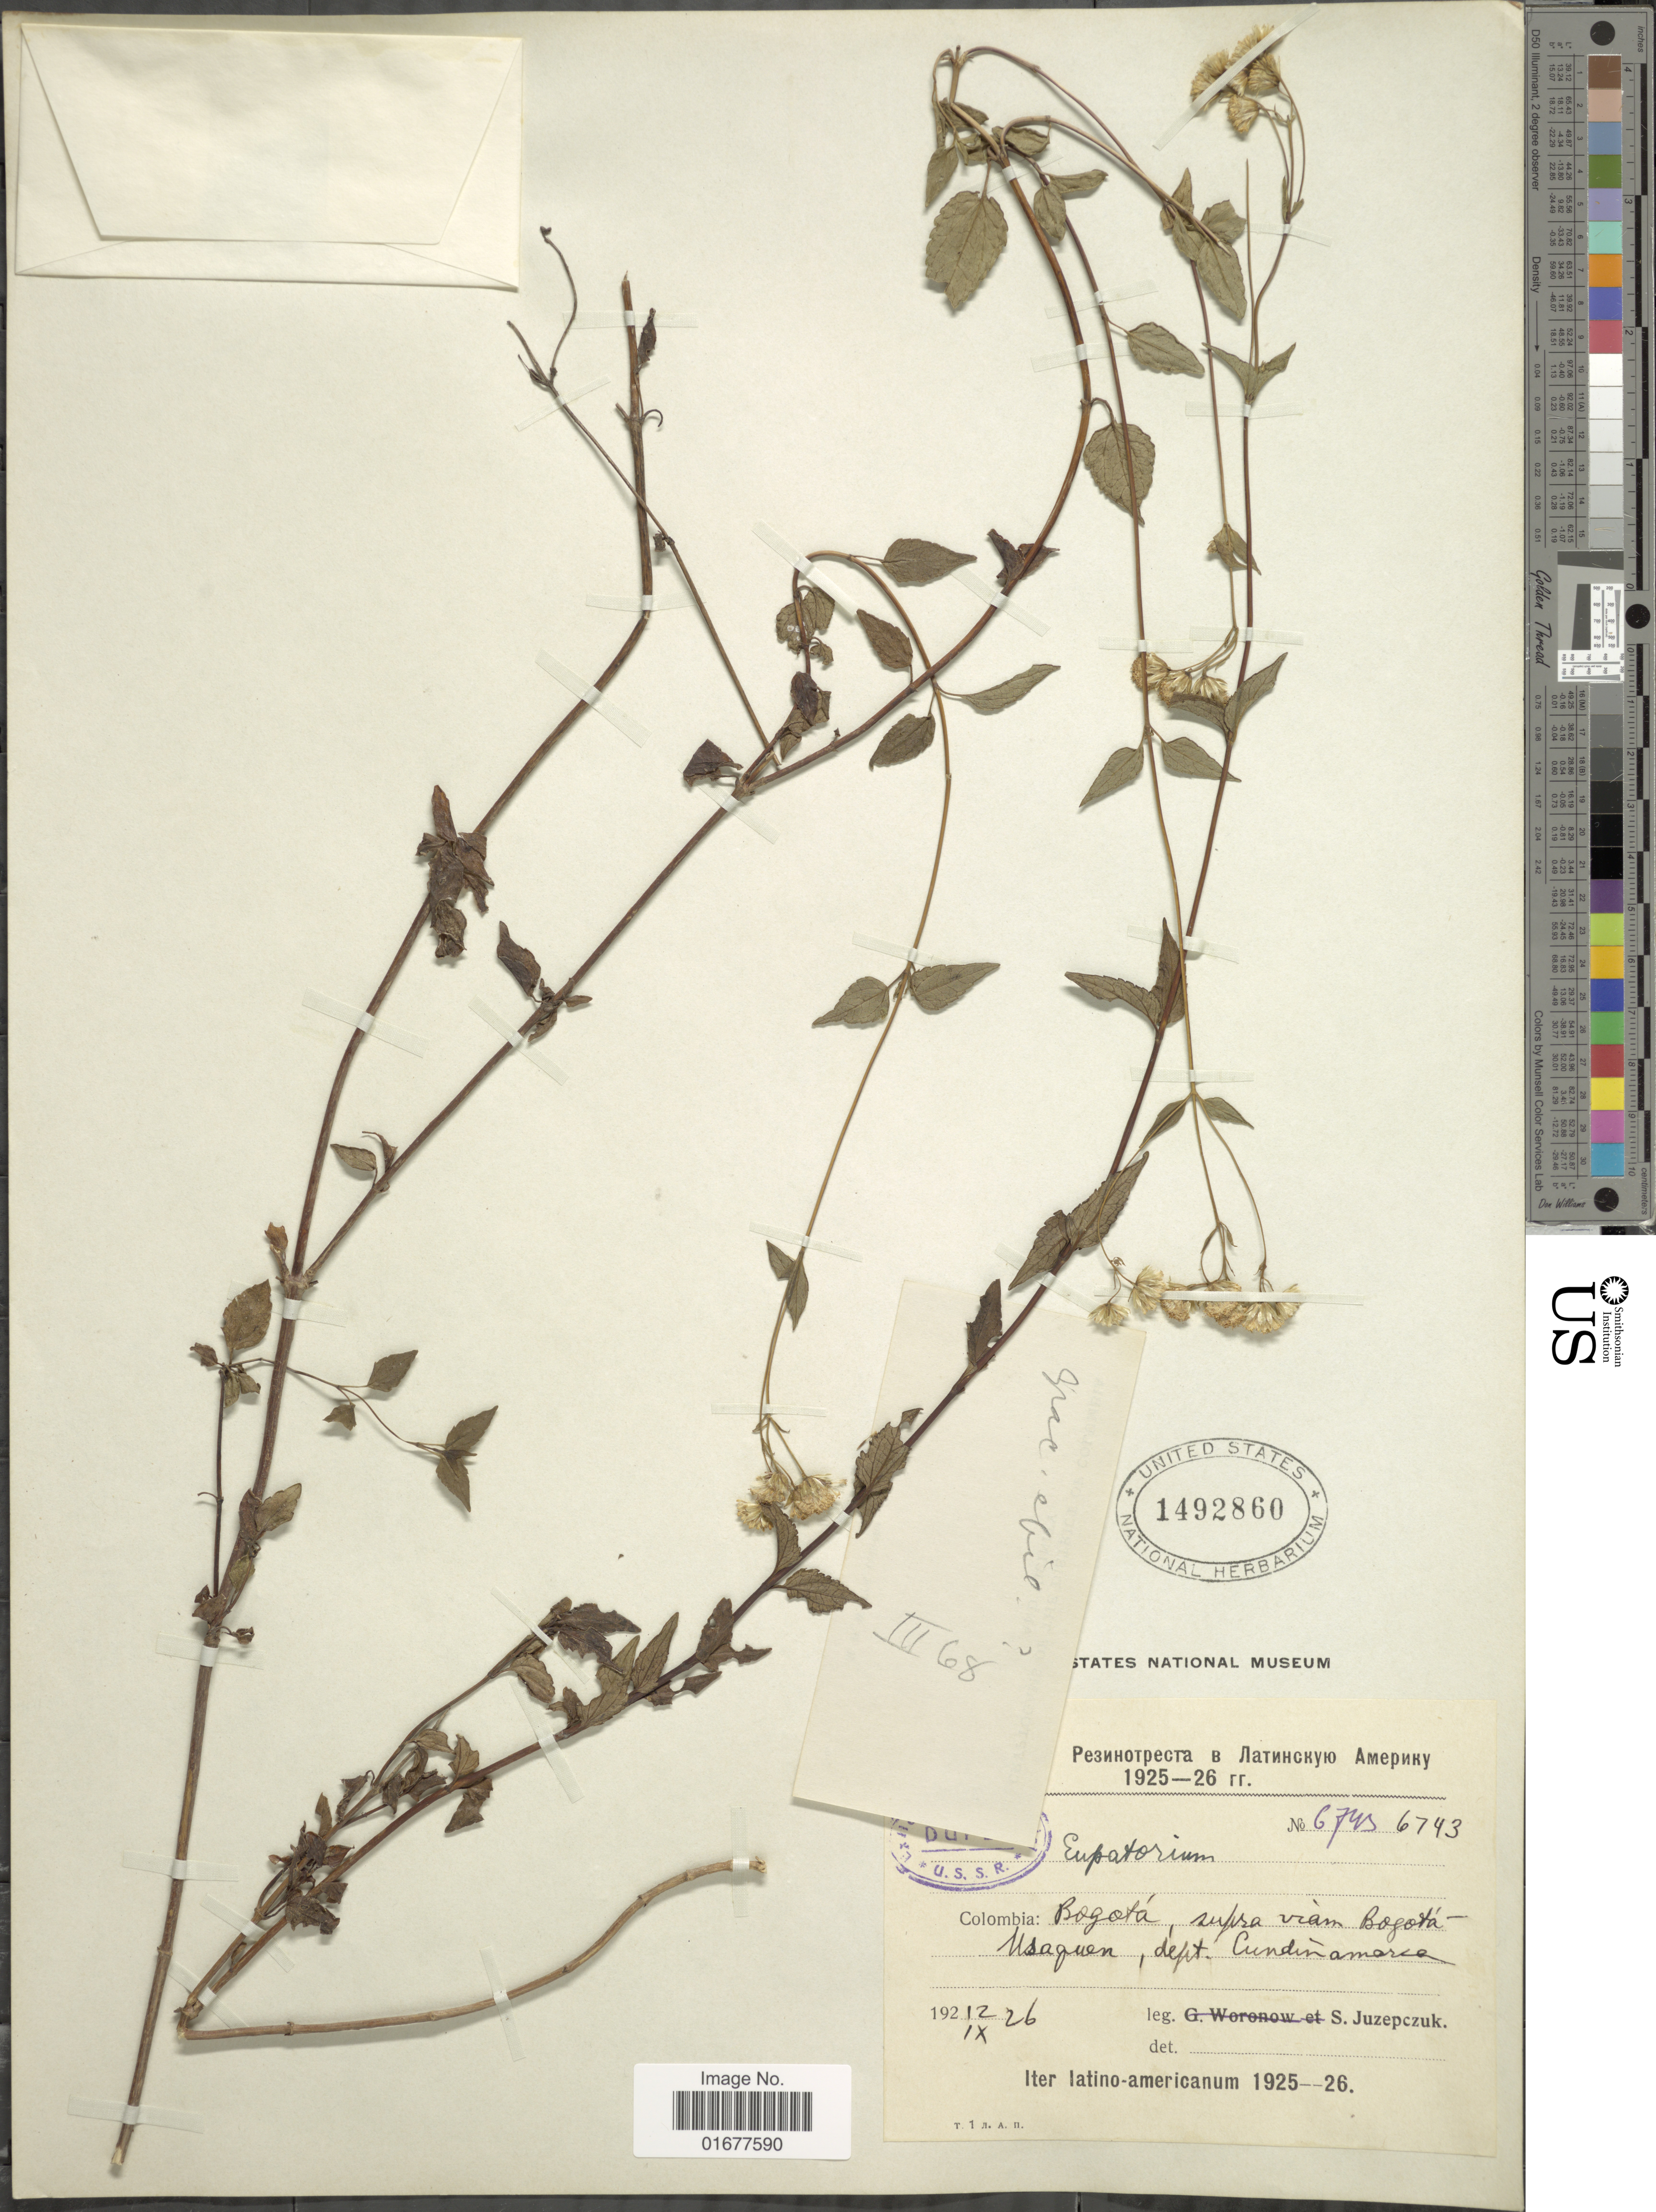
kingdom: Plantae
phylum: Tracheophyta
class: Magnoliopsida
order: Asterales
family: Asteraceae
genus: Ageratina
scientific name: Ageratina psilodora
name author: (B.L. Rob.) R.M. King & H. Rob.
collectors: S. V. Juzepczuk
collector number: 6743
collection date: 1921-09-26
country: Colombia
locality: Bogota, supra viam Bogota-Usaquen, dept. Cundinamarca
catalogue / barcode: US 1492860